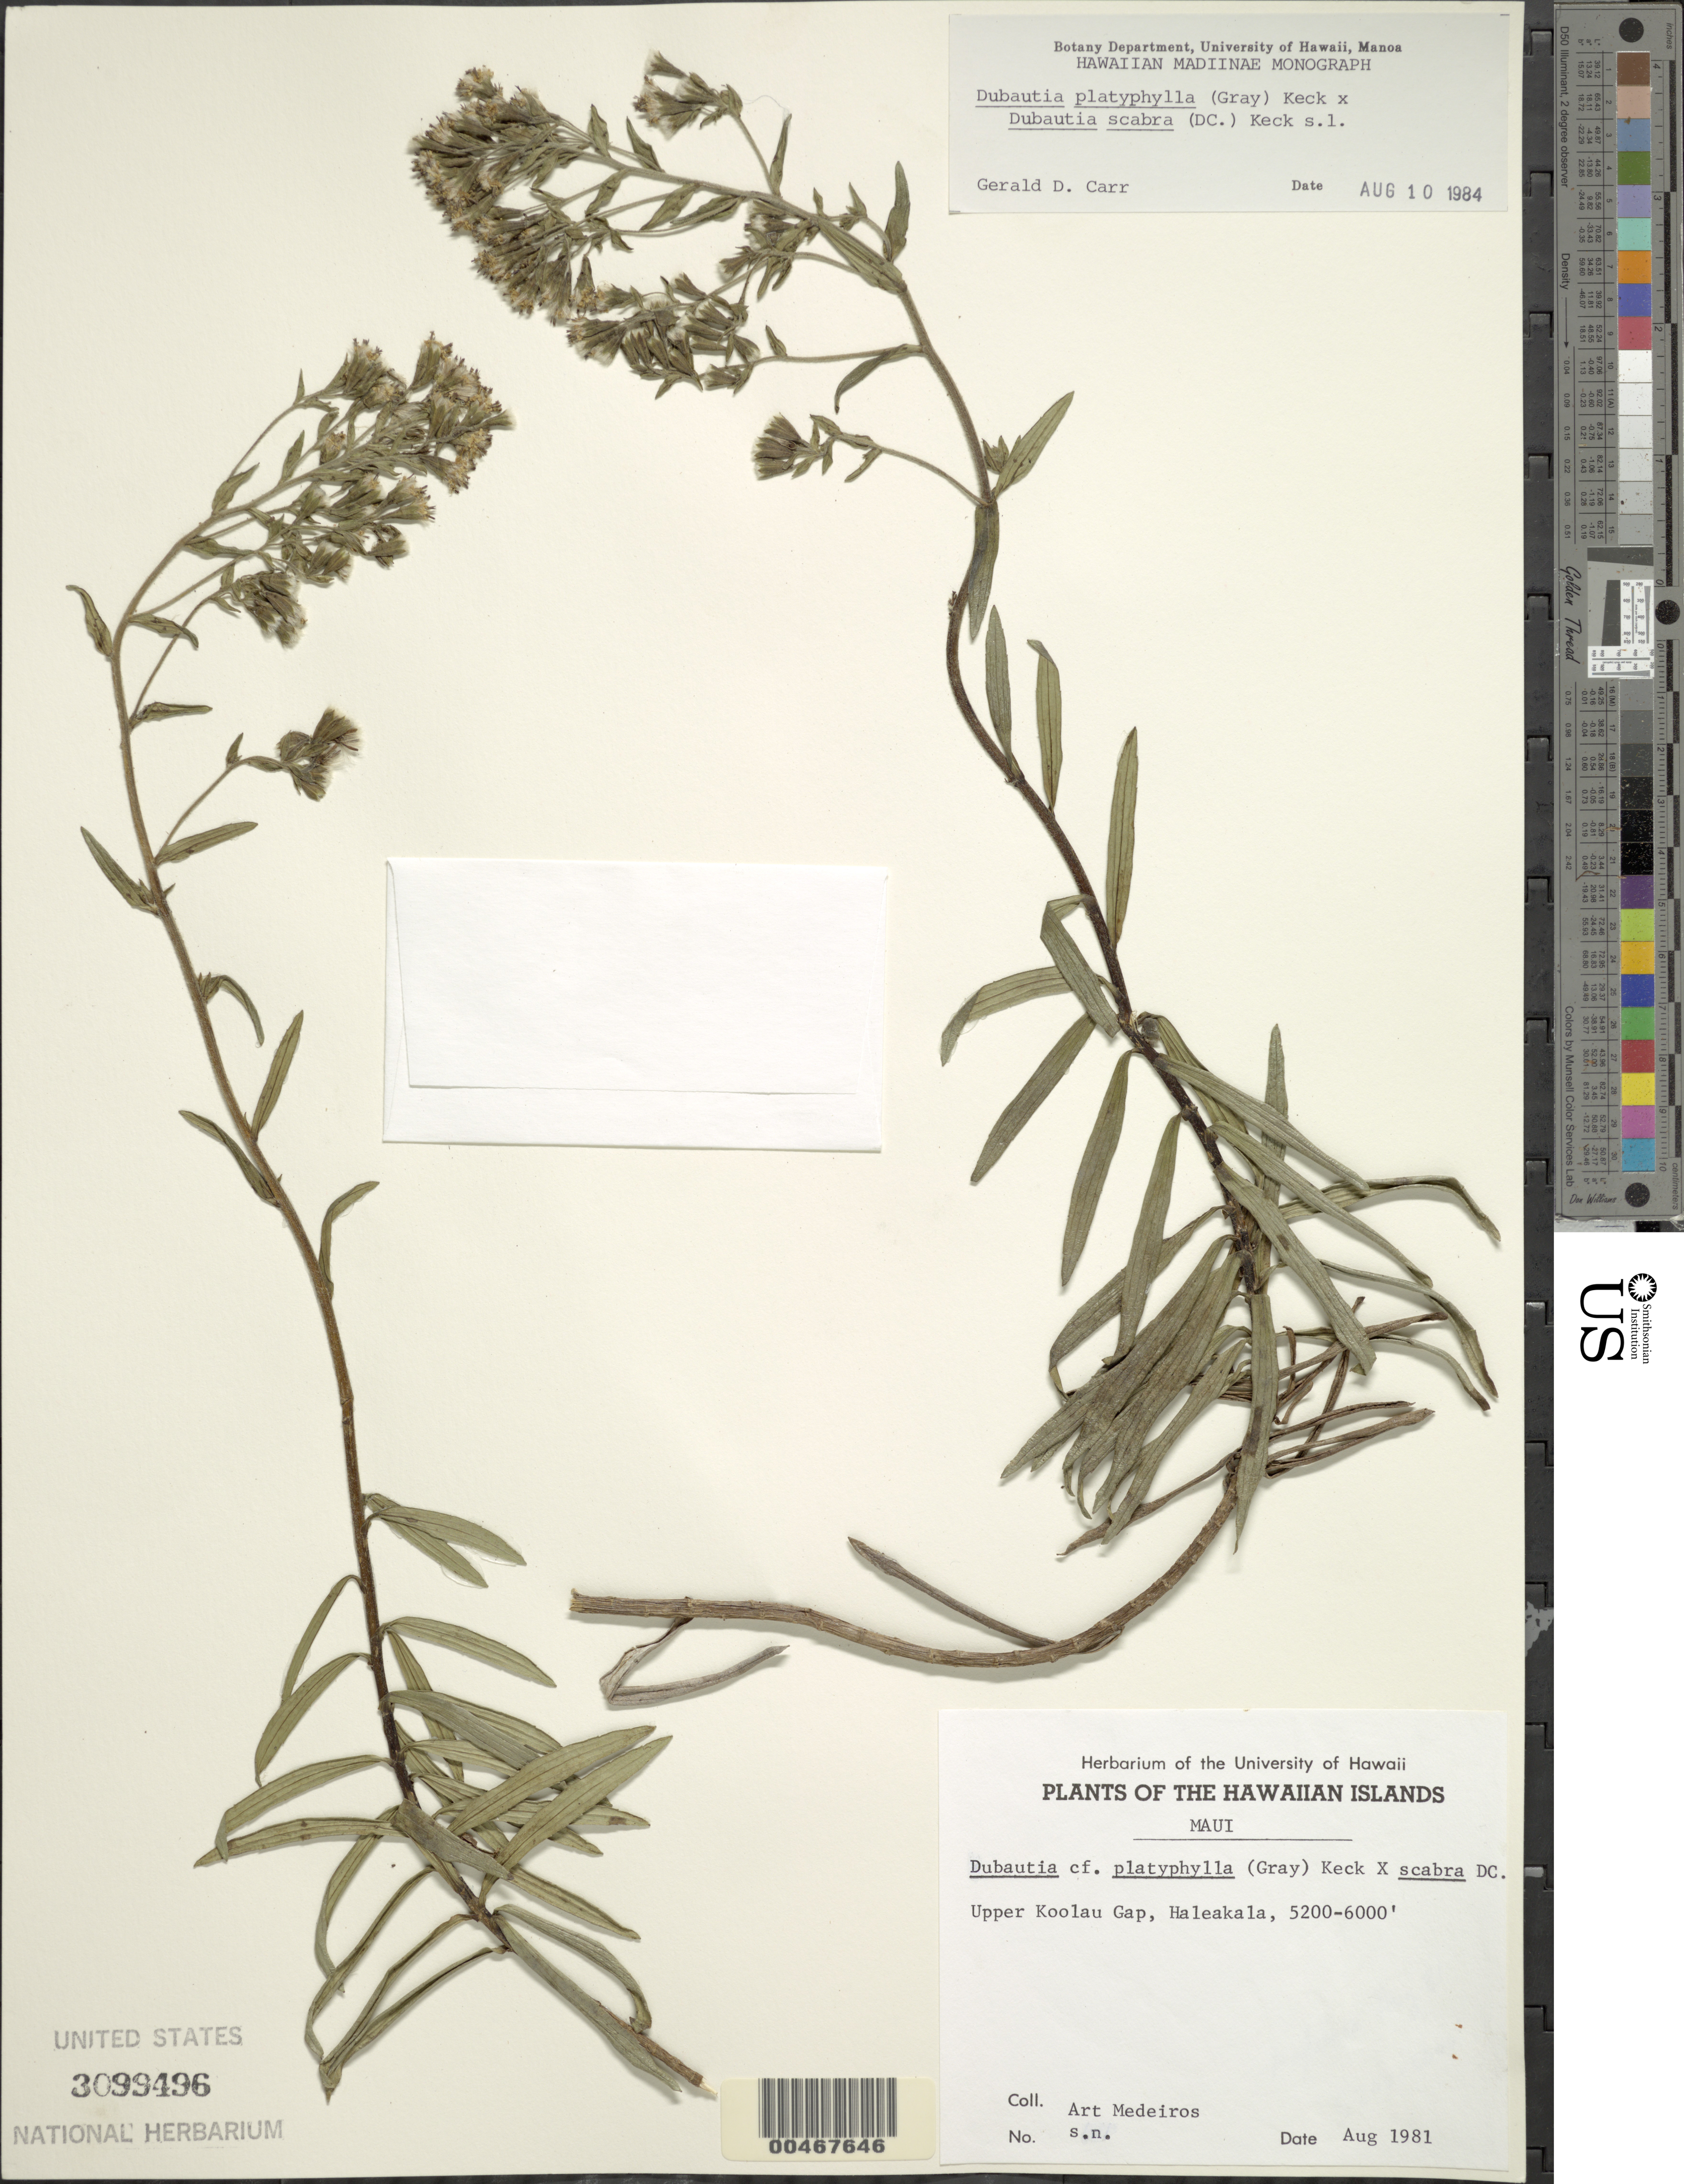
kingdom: Plantae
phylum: Tracheophyta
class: Magnoliopsida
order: Asterales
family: Asteraceae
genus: Dubautia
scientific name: Dubautia platyphylla x D. scabra (DC.) D.D. Keck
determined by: Carr, G. D.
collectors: A. Medeiros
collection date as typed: Aug 1981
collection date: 1981-08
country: United States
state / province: Hawaii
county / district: Maui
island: Maui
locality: Upper Koolau Gap, Haleakala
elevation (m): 1585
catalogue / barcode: US 3099496